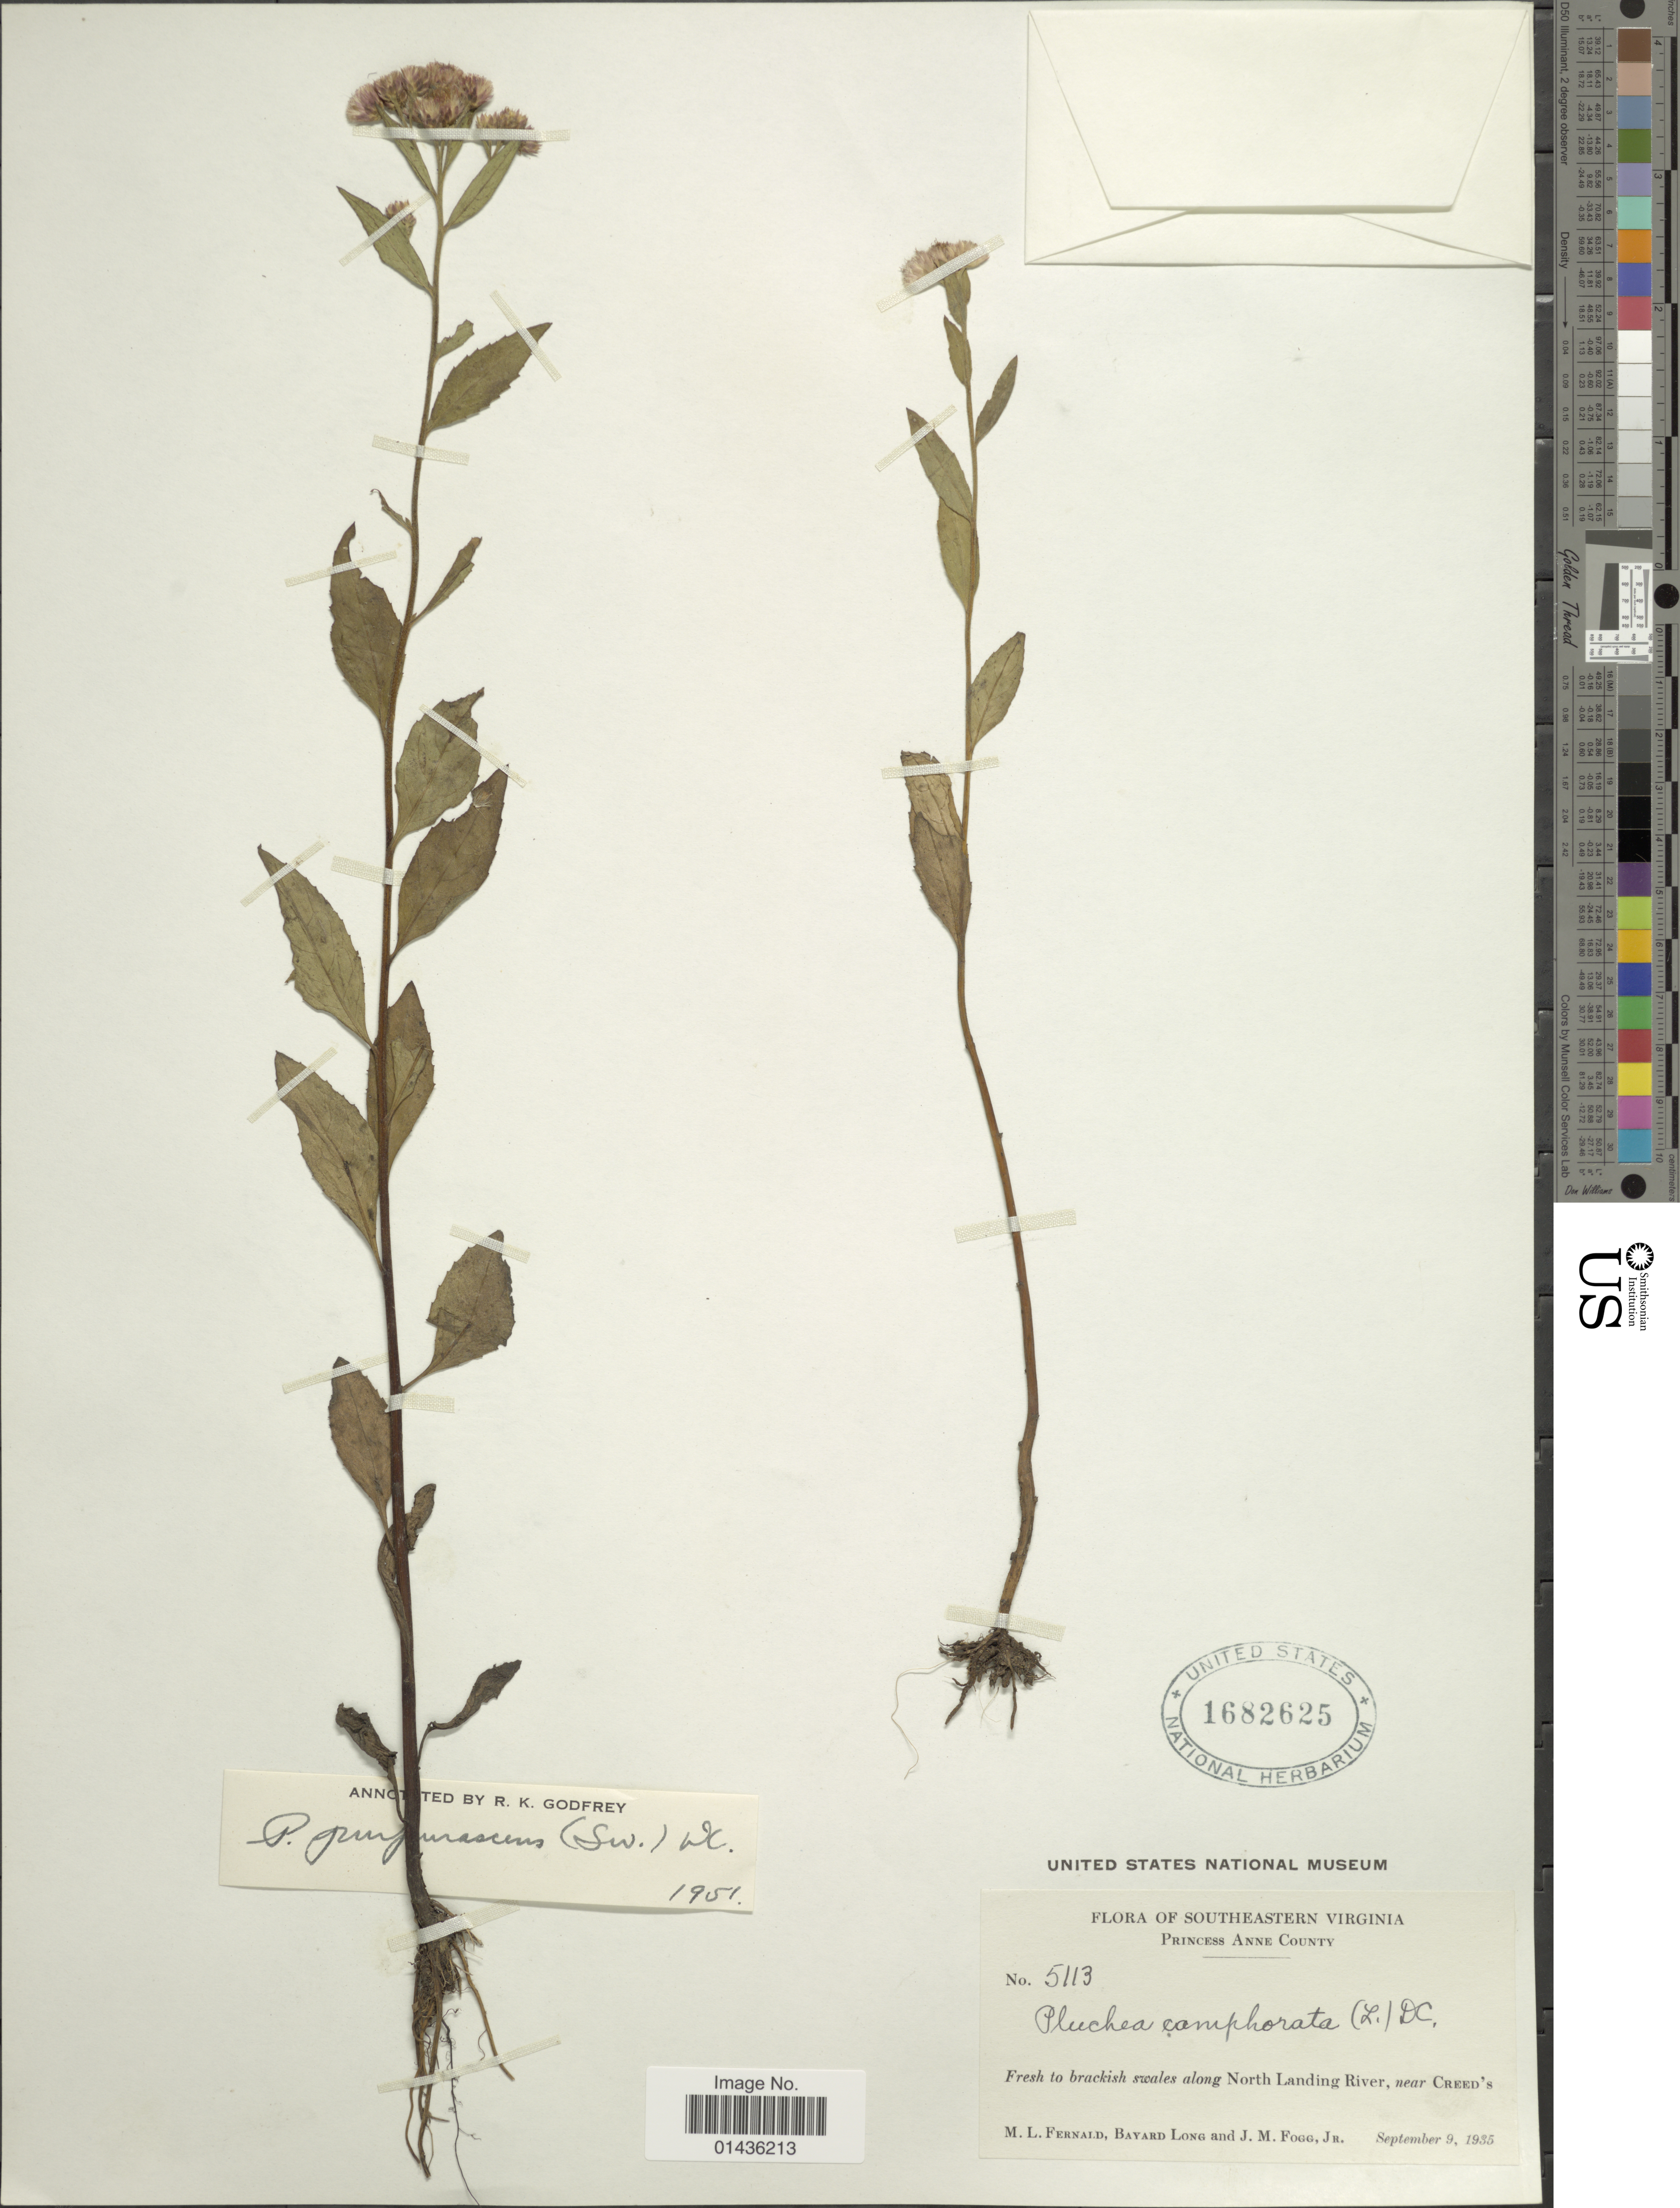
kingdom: Plantae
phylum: Tracheophyta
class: Magnoliopsida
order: Asterales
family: Asteraceae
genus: Pluchea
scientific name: Pluchea odorata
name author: (L.) Cass.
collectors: M. L. Fernald, B. Long & J. Fogg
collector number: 5113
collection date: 1935-09-09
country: United States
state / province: Virginia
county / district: City of Virginia Beach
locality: Southeastern Virginia, Princess Anne (=historic county name) County, along North Landing River, near Creed's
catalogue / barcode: US 1682625